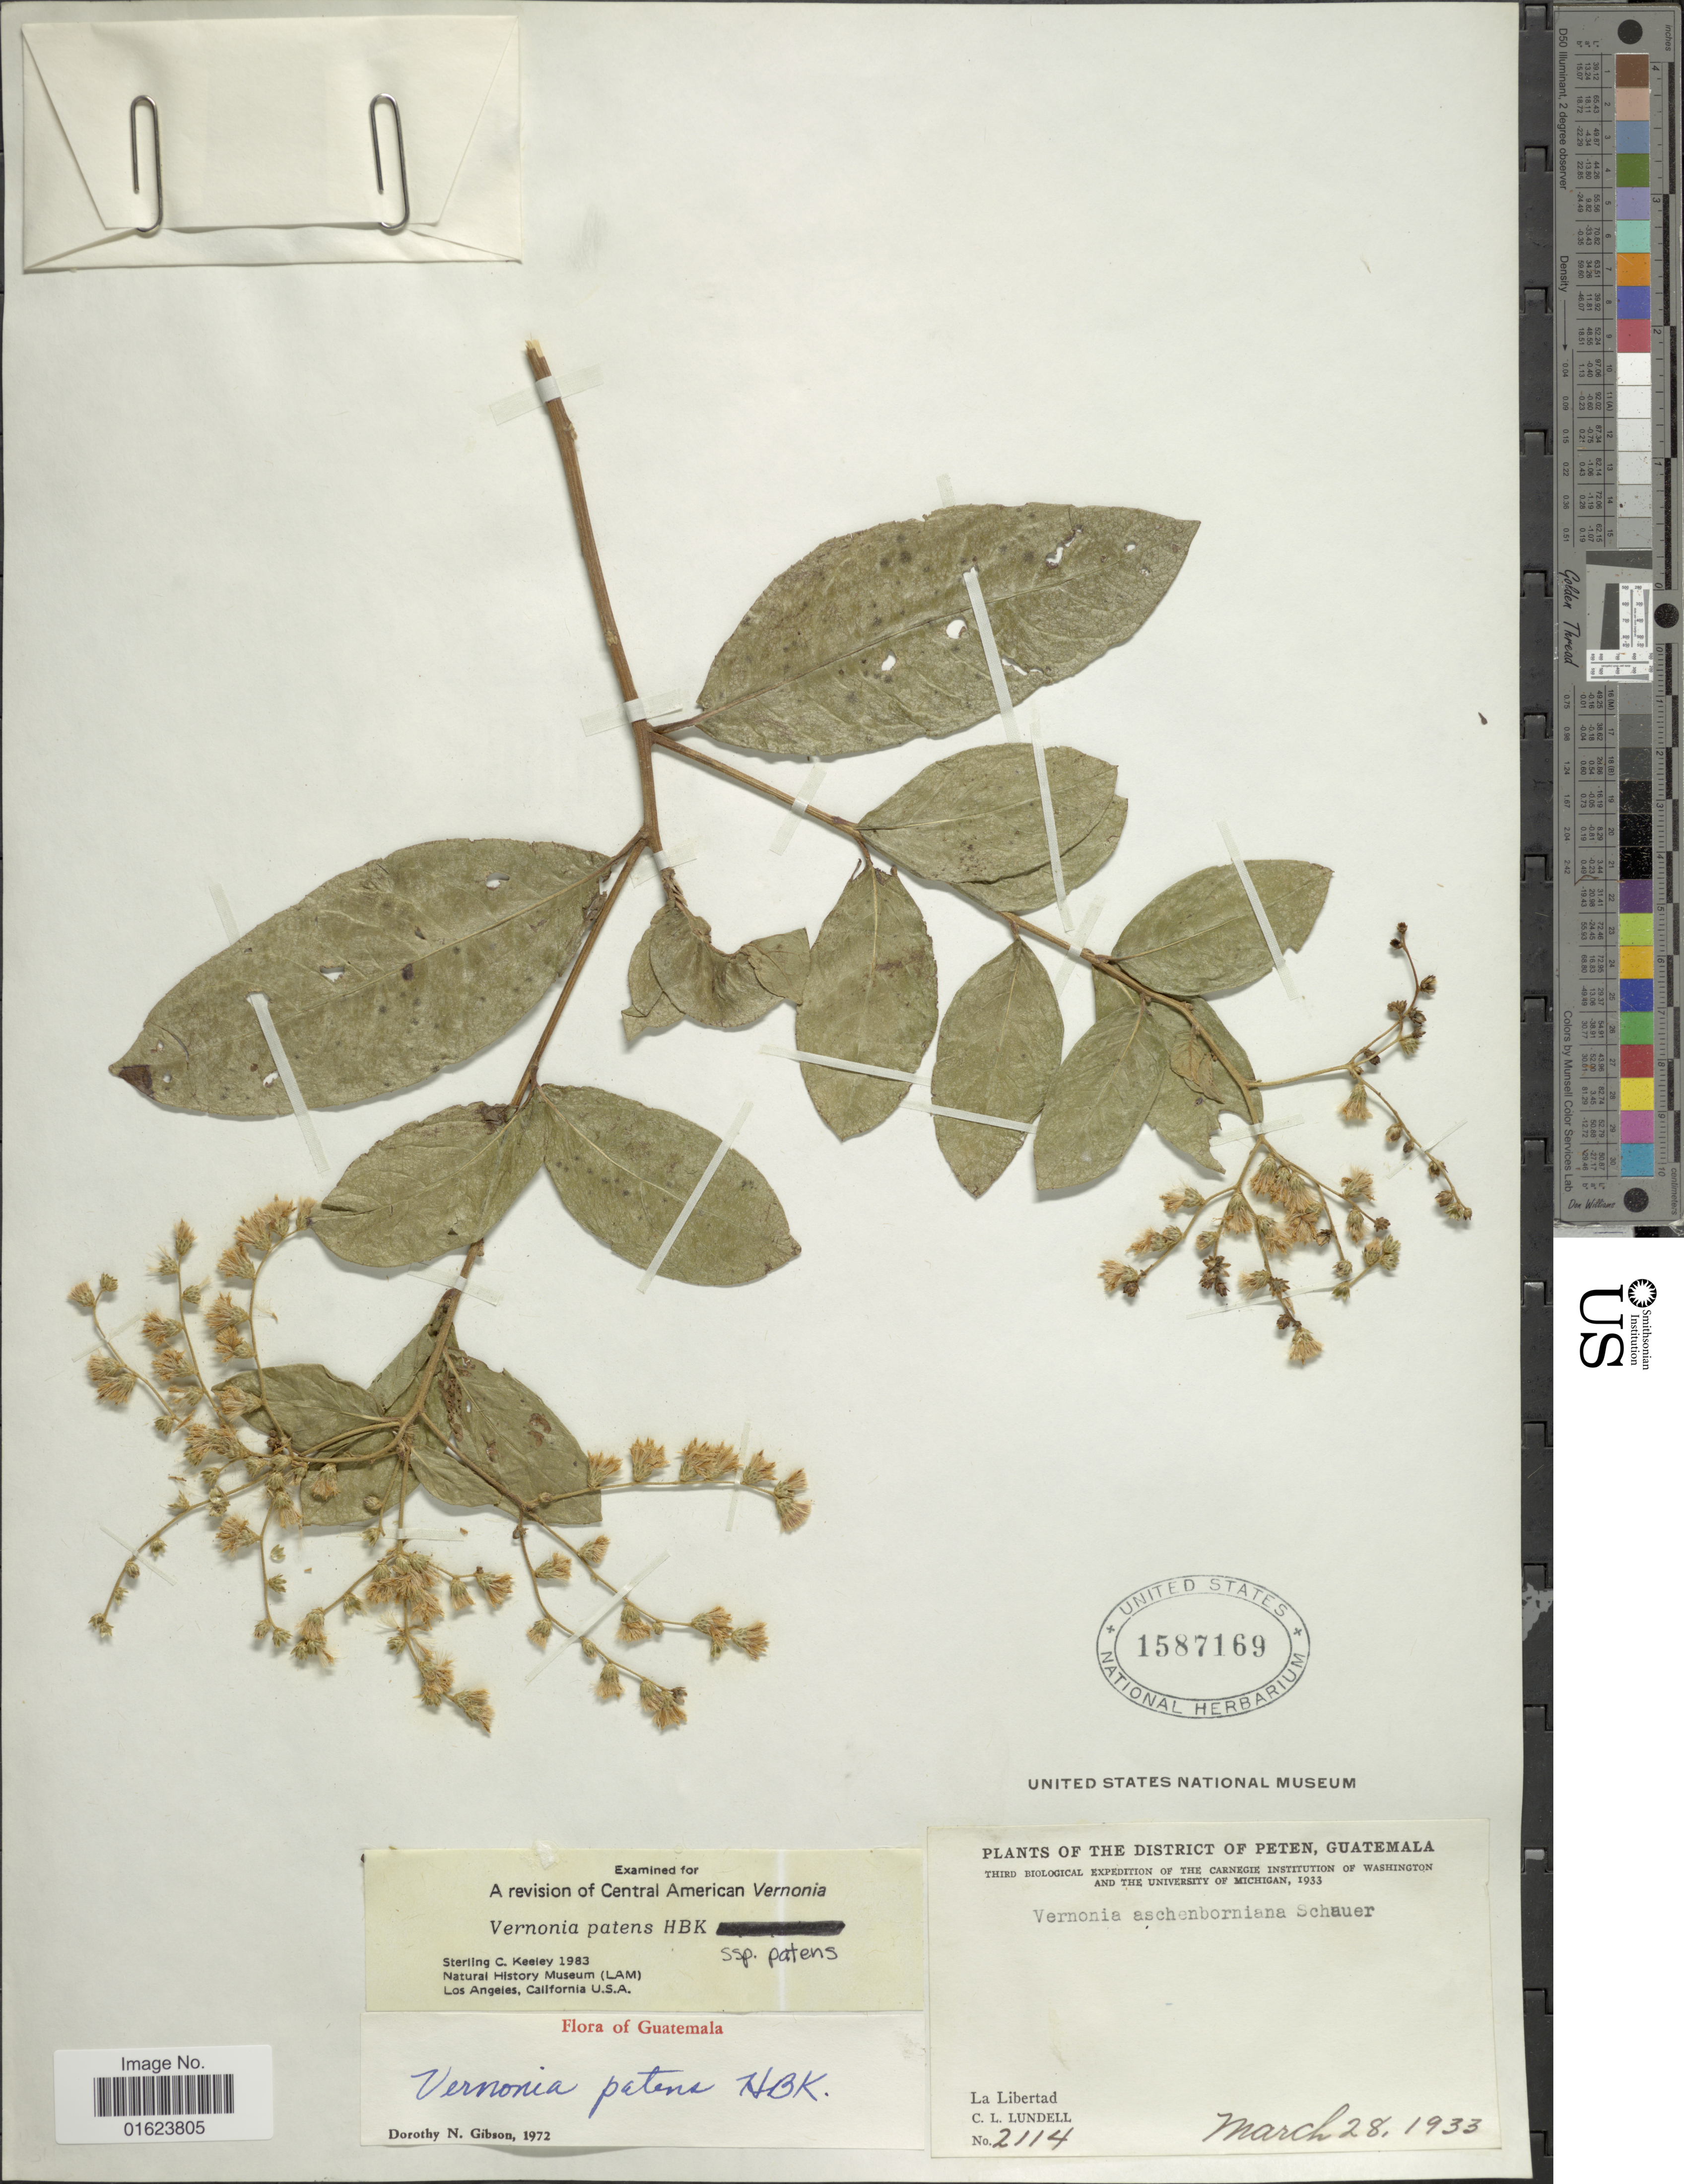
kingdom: Plantae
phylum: Tracheophyta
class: Magnoliopsida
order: Asterales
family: Asteraceae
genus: Vernonanthura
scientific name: Vernonanthura patens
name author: (Kunth) H. Rob.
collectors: C. L. Lundell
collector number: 2114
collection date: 1933-03-28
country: Guatemala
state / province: El Petén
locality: District of Peten, Guatemala, La Libertad.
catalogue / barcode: US 1587169